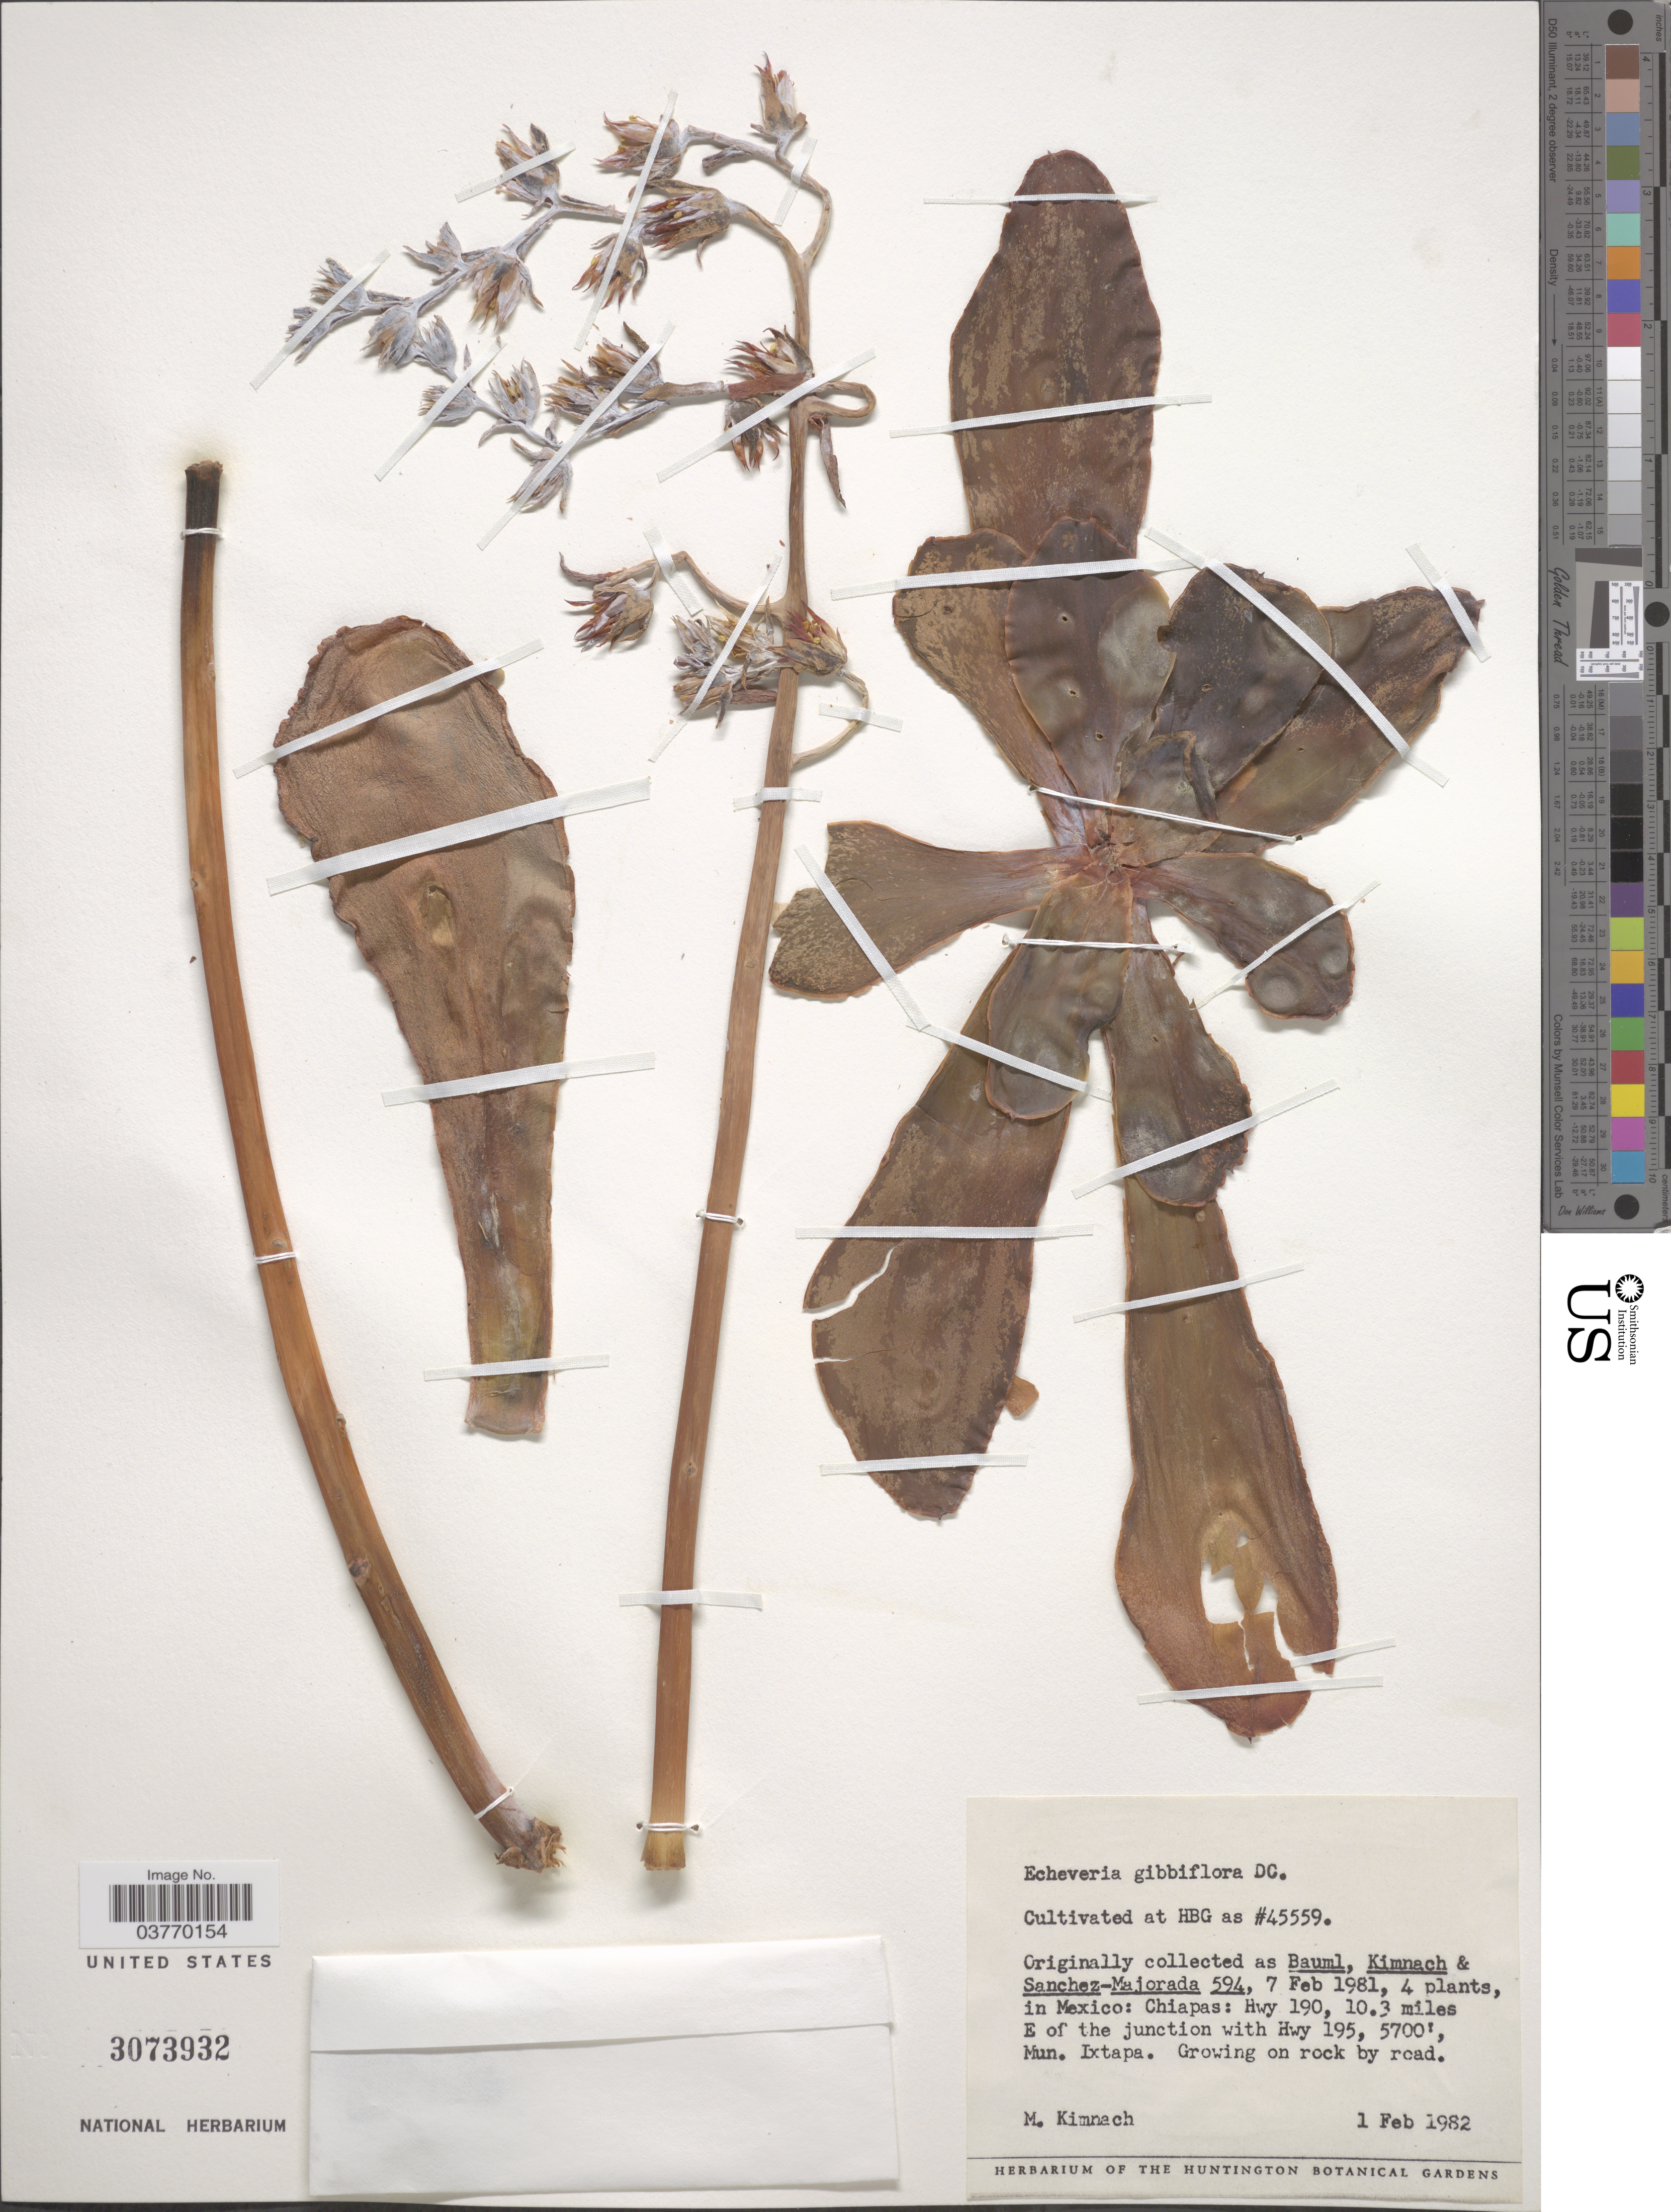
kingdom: Plantae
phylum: Tracheophyta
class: Magnoliopsida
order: Saxifragales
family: Crassulaceae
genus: Echeveria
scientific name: Echeveria gibbiflora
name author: DC.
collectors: M. W. Kimnach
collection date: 1982-02-01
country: United States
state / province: California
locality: Cultivated at HBG as #45559.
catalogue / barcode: US 3073932